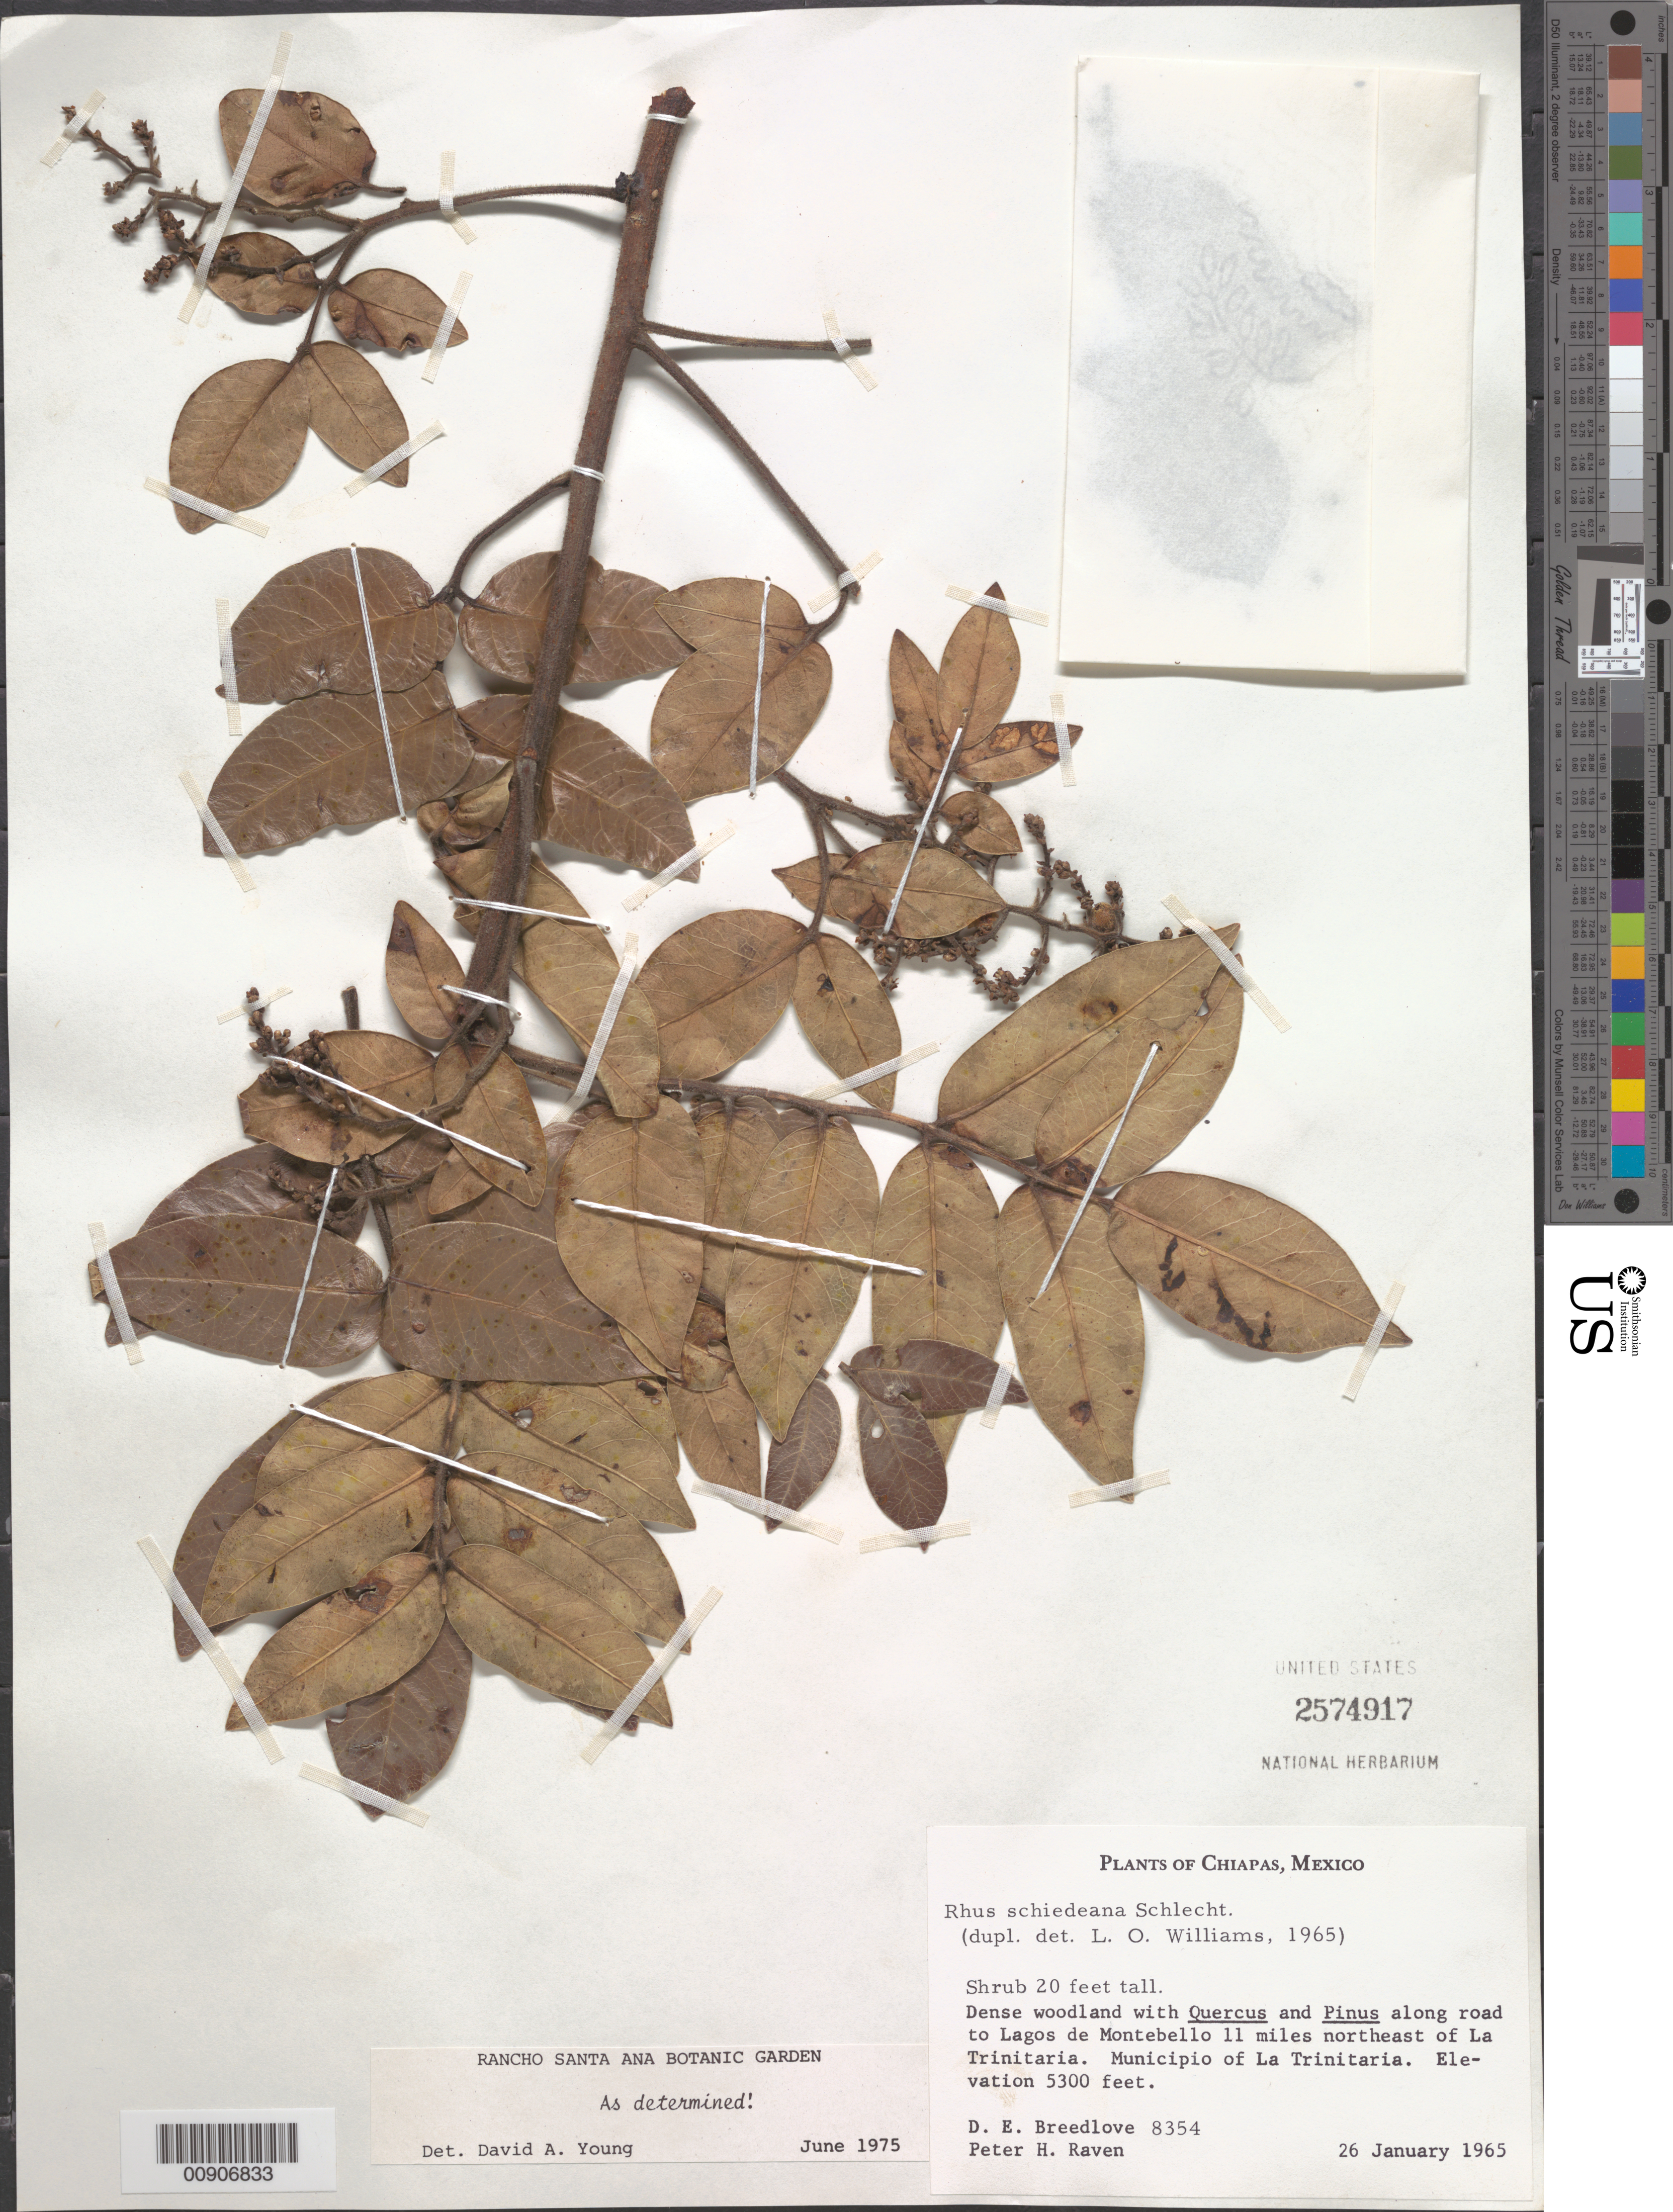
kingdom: Plantae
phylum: Tracheophyta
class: Magnoliopsida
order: Sapindales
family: Anacardiaceae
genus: Rhus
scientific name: Rhus schiedeana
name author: Schltdl.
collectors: D. E. Breedlove & P. H. Raven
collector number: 8354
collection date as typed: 26 Jan 1965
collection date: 1965-01-26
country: Mexico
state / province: Chiapas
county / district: Trinitaria, La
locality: Along road to Lagos de Montebello 11 miles northeast of La Trinitaria. Municipio of La Trinitaria, Chiapas.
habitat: Dense woodland with Quercus and Pinus along road.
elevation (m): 1615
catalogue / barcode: US 2574917